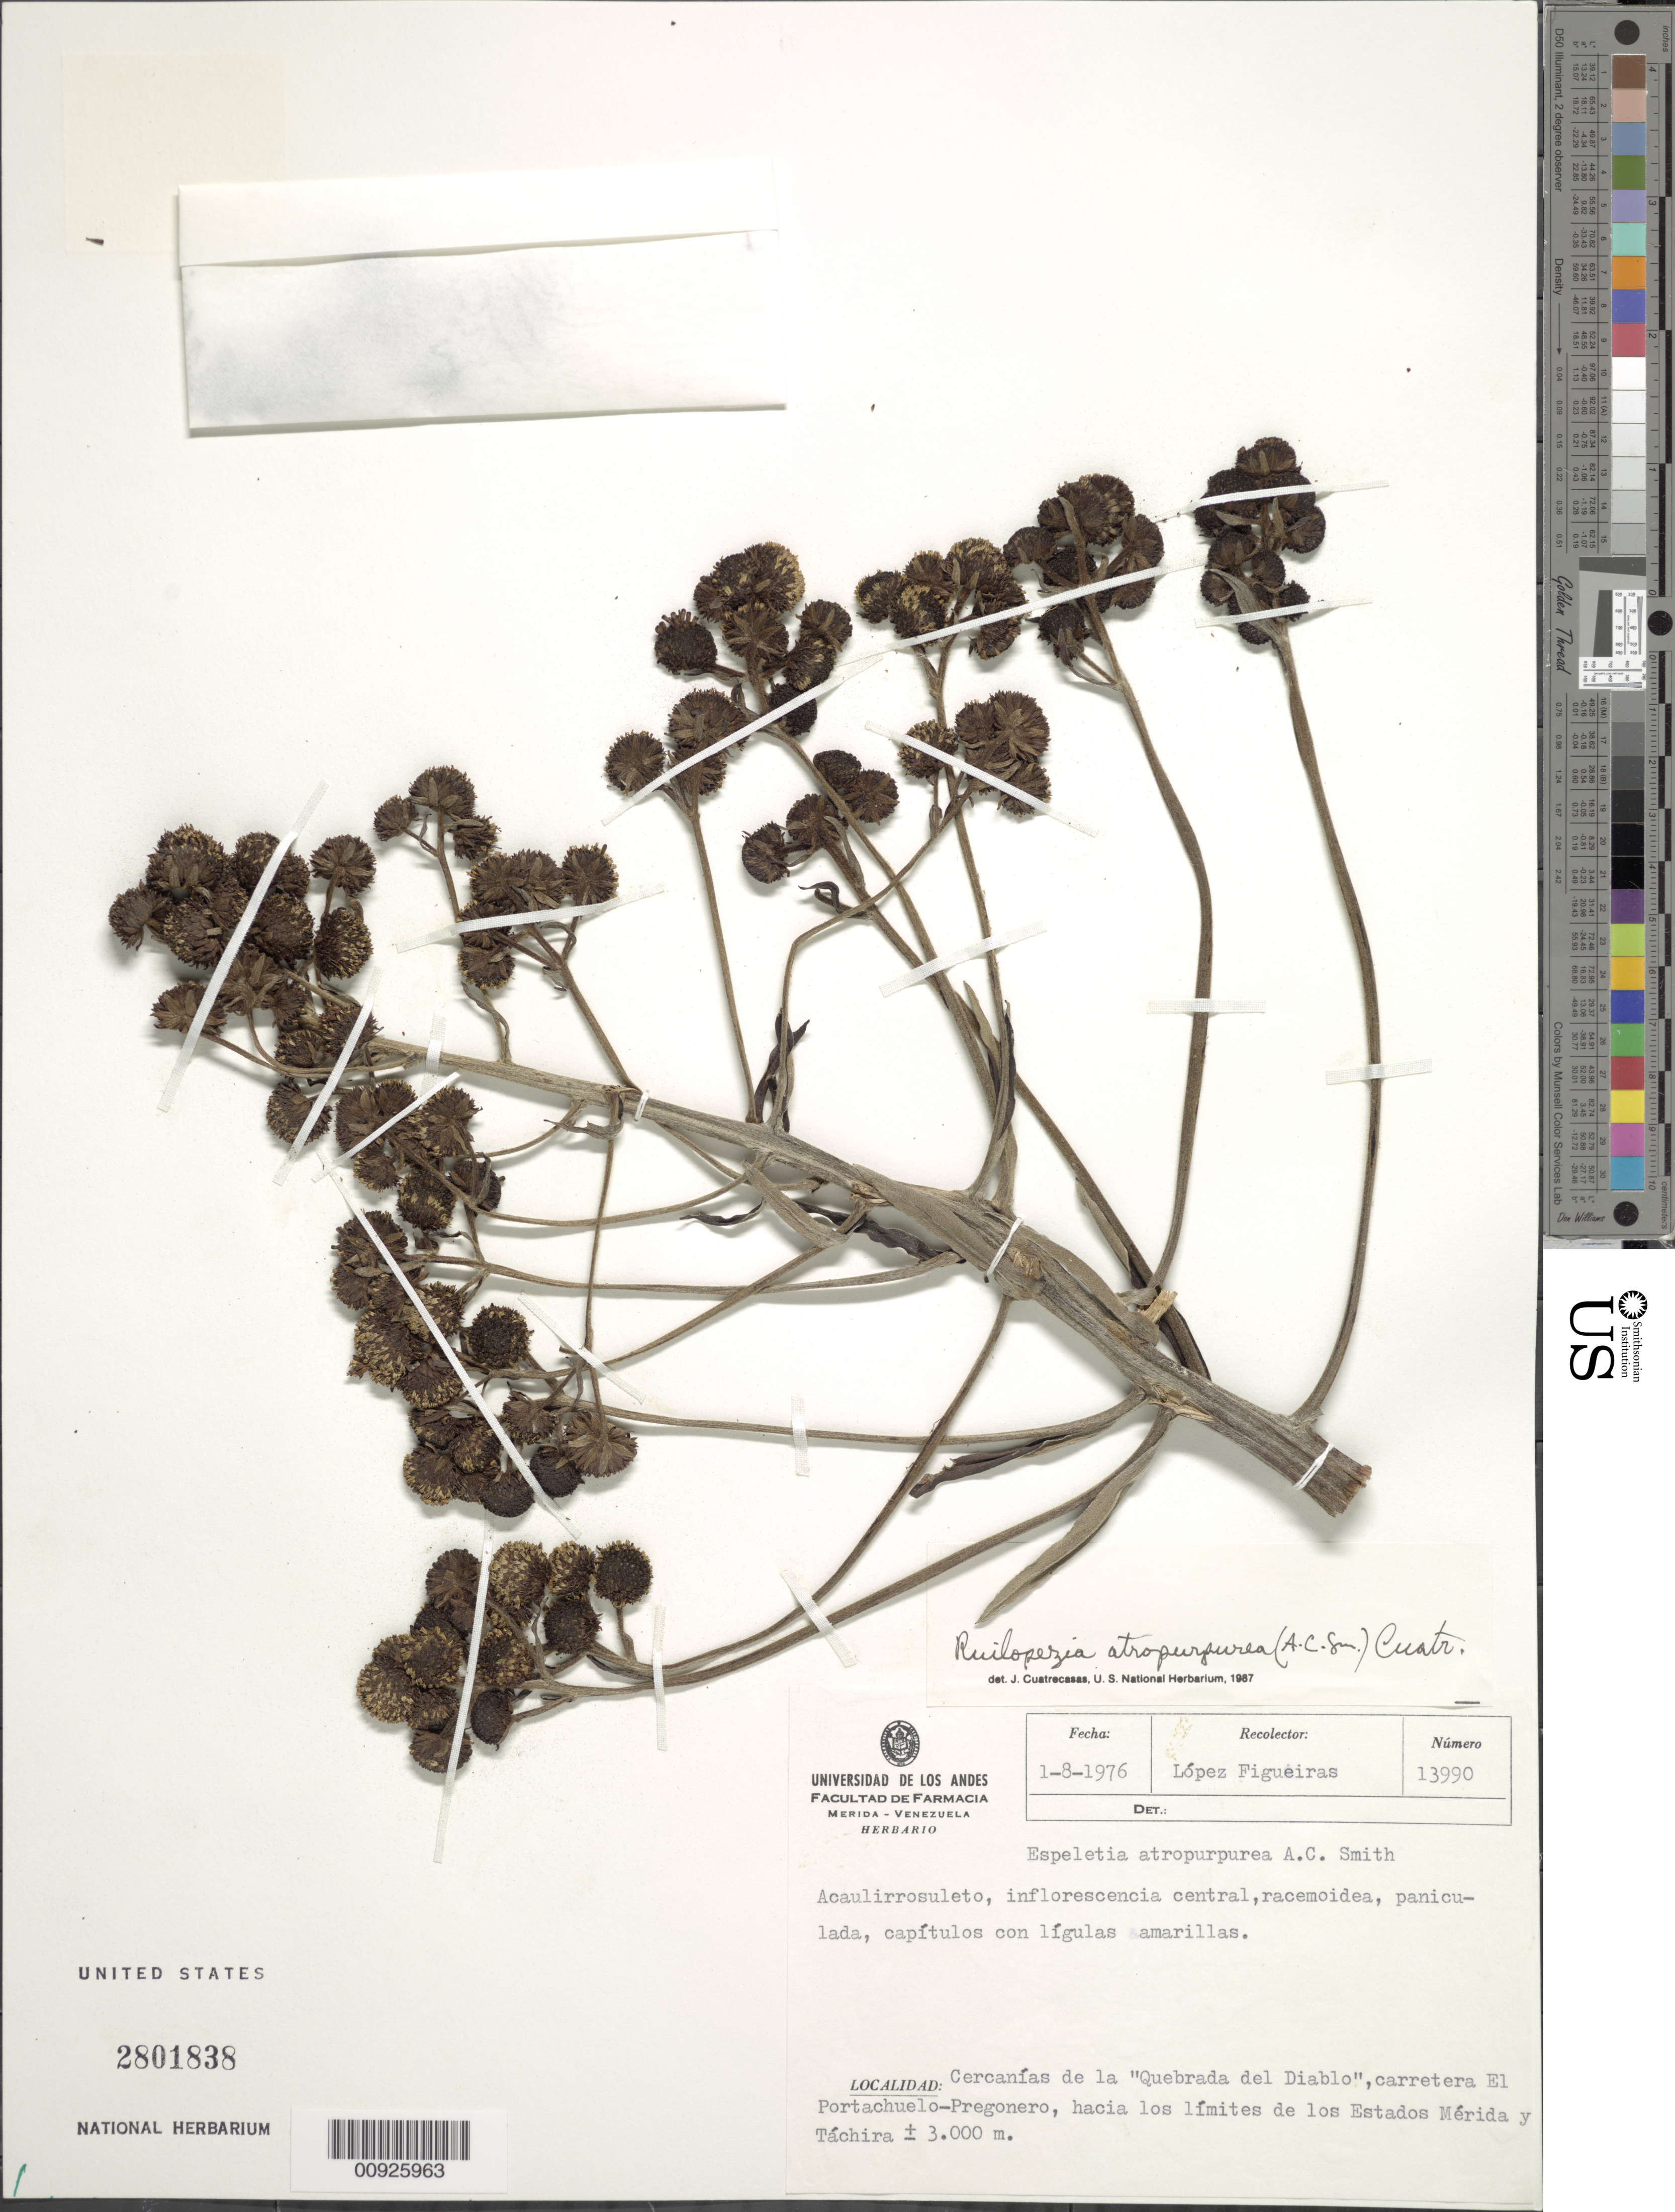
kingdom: Plantae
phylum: Tracheophyta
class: Magnoliopsida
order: Asterales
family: Asteraceae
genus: Ruilopezia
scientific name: Ruilopezia atropurpurea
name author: (A.C. Sm.) Cuatrec.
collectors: M. López Figueiras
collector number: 13990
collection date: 1976-08-01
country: Venezuela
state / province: Mérida / Tachira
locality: Cercanías de la Quebrada del Diablo, carretera de El Portachuelo - Pregonero.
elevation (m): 3000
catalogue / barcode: US 2801838